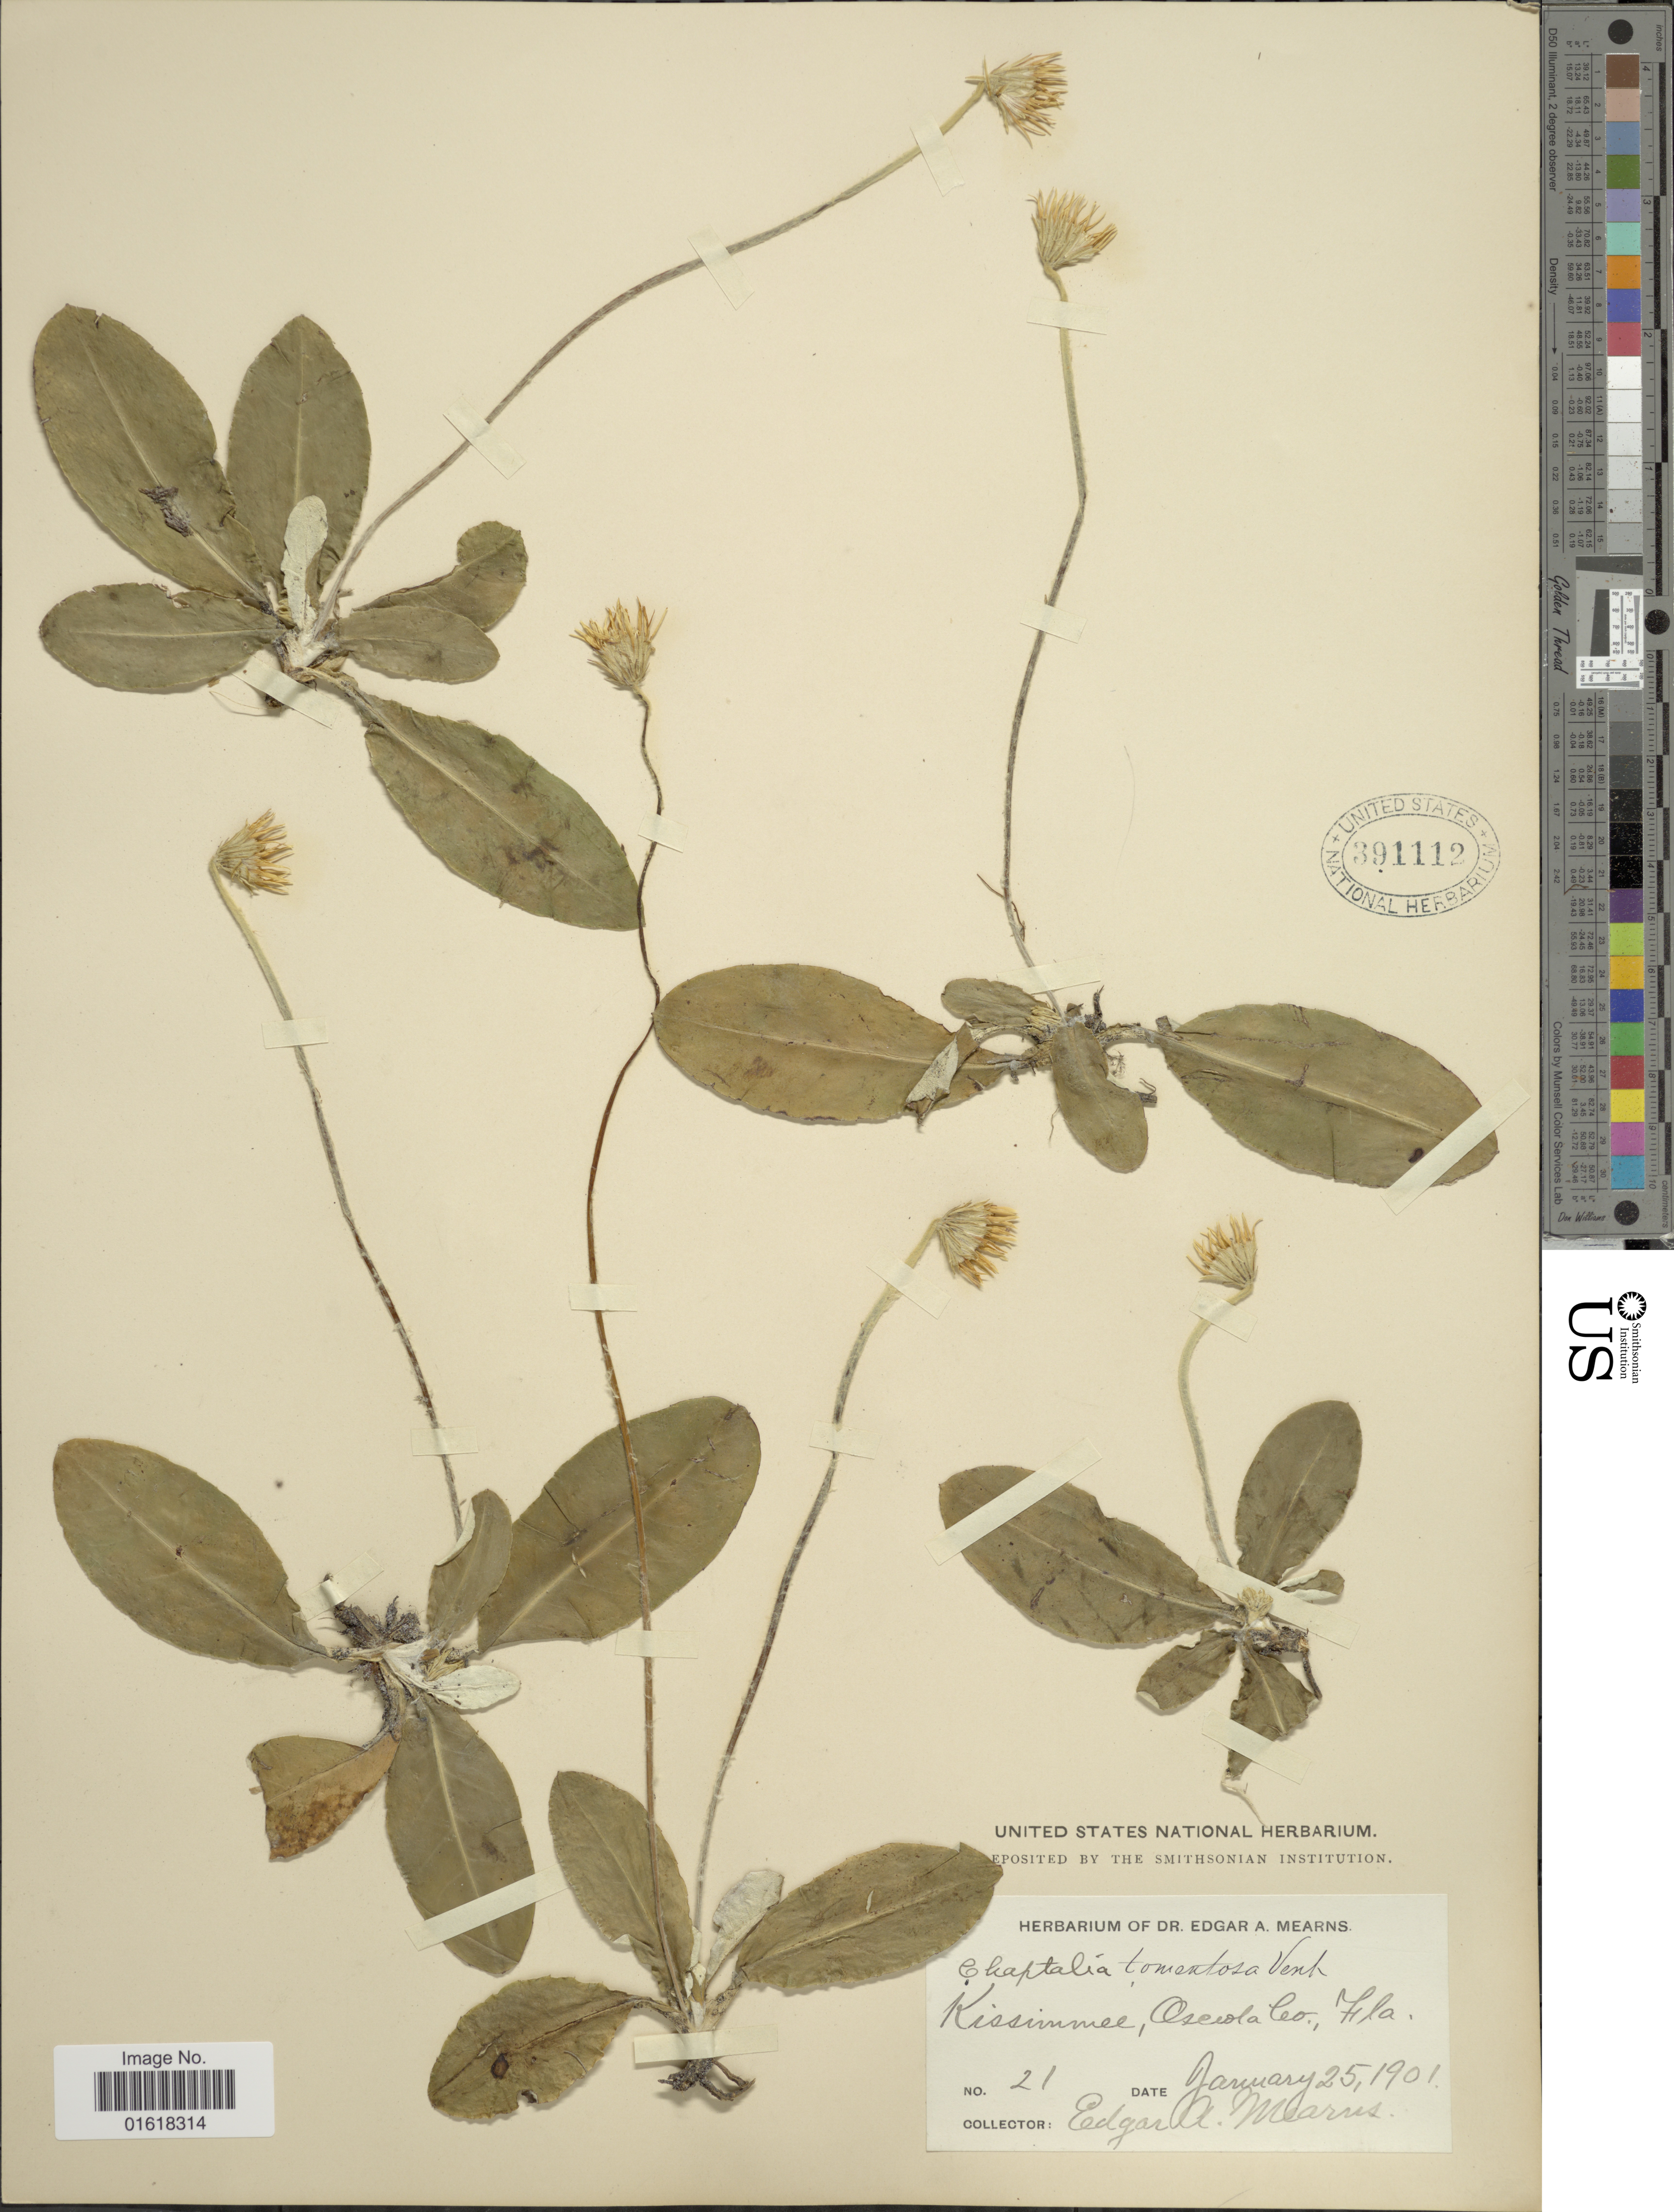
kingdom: Plantae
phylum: Tracheophyta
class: Magnoliopsida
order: Asterales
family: Asteraceae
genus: Chaptalia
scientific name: Chaptalia tomentosa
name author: Vent.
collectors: E. A. Mearns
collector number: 21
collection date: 1901-01-25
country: United States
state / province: Florida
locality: Kissimmee, Osceola Co.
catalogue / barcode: US 391112